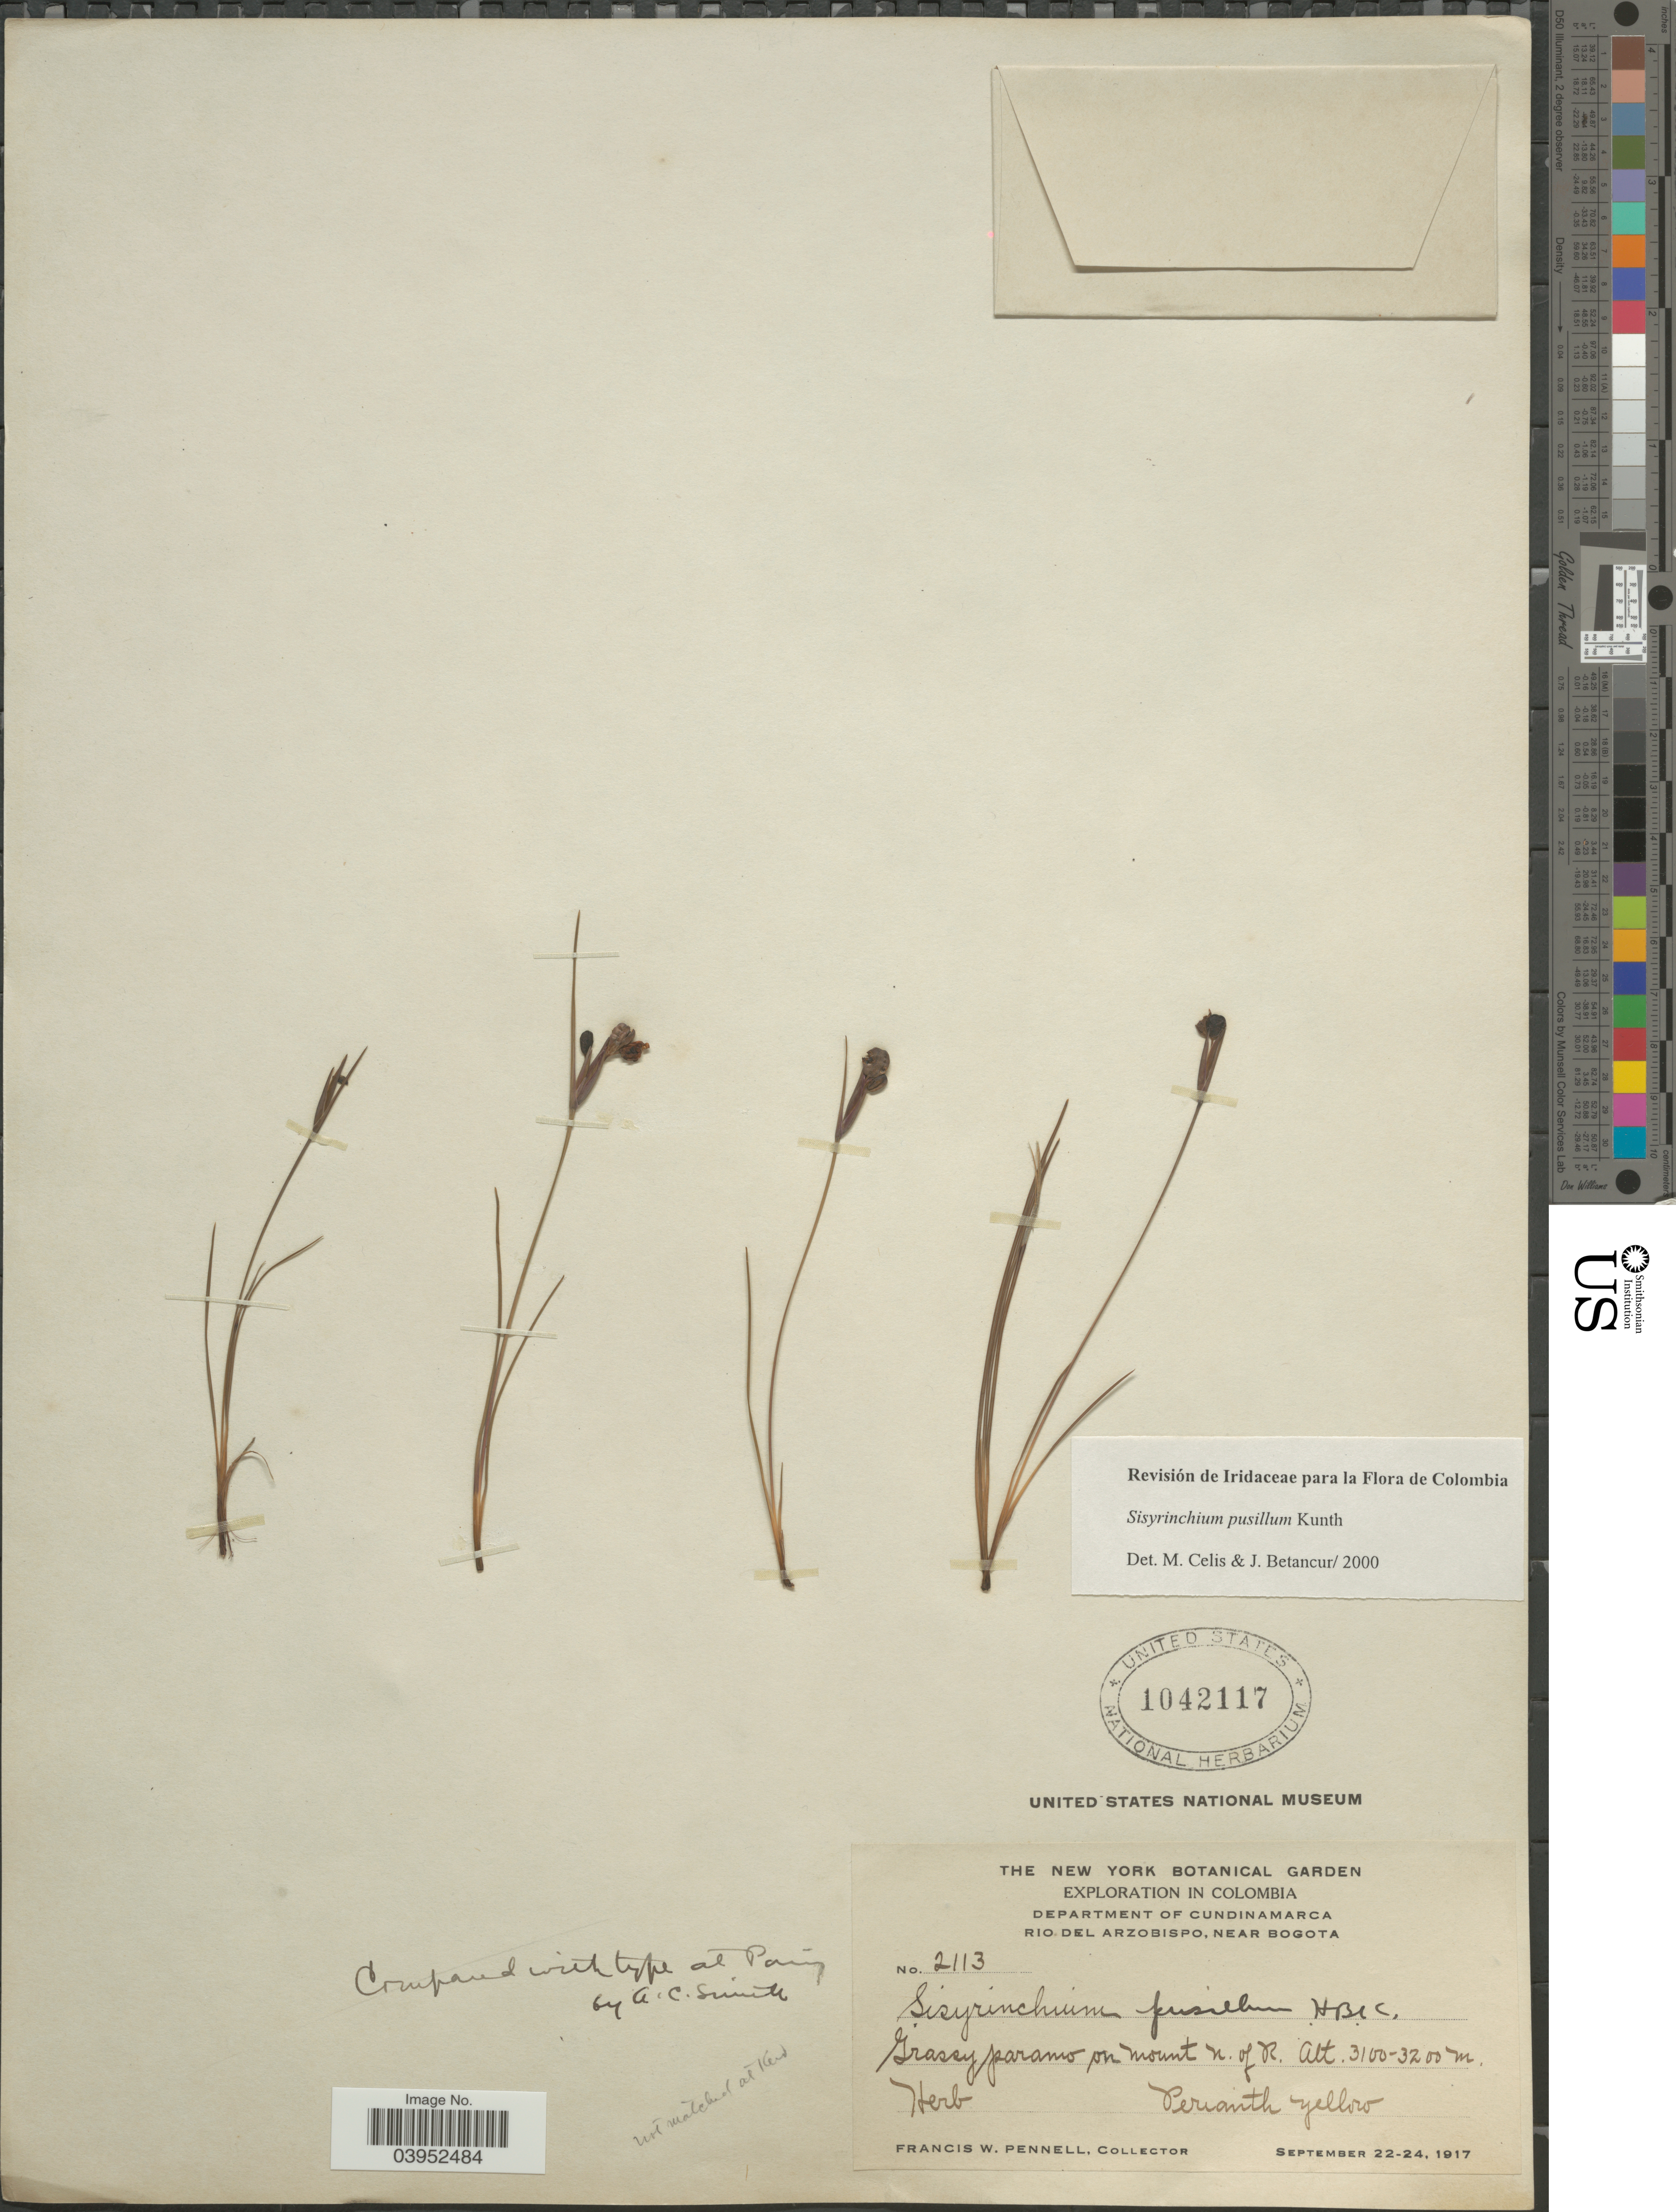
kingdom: Plantae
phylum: Tracheophyta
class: Liliopsida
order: Asparagales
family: Iridaceae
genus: Sisyrinchium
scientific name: Sisyrinchium pusillum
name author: Kunth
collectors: F. W. Pennell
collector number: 2113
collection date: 1917-09-22/1917-09-24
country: Colombia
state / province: Cundinamarca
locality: Department of Cundinamarca. Rio del Arzobispo, near Bogota. Grassy paramo on mount n. of R.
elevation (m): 3100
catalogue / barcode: US 1042117